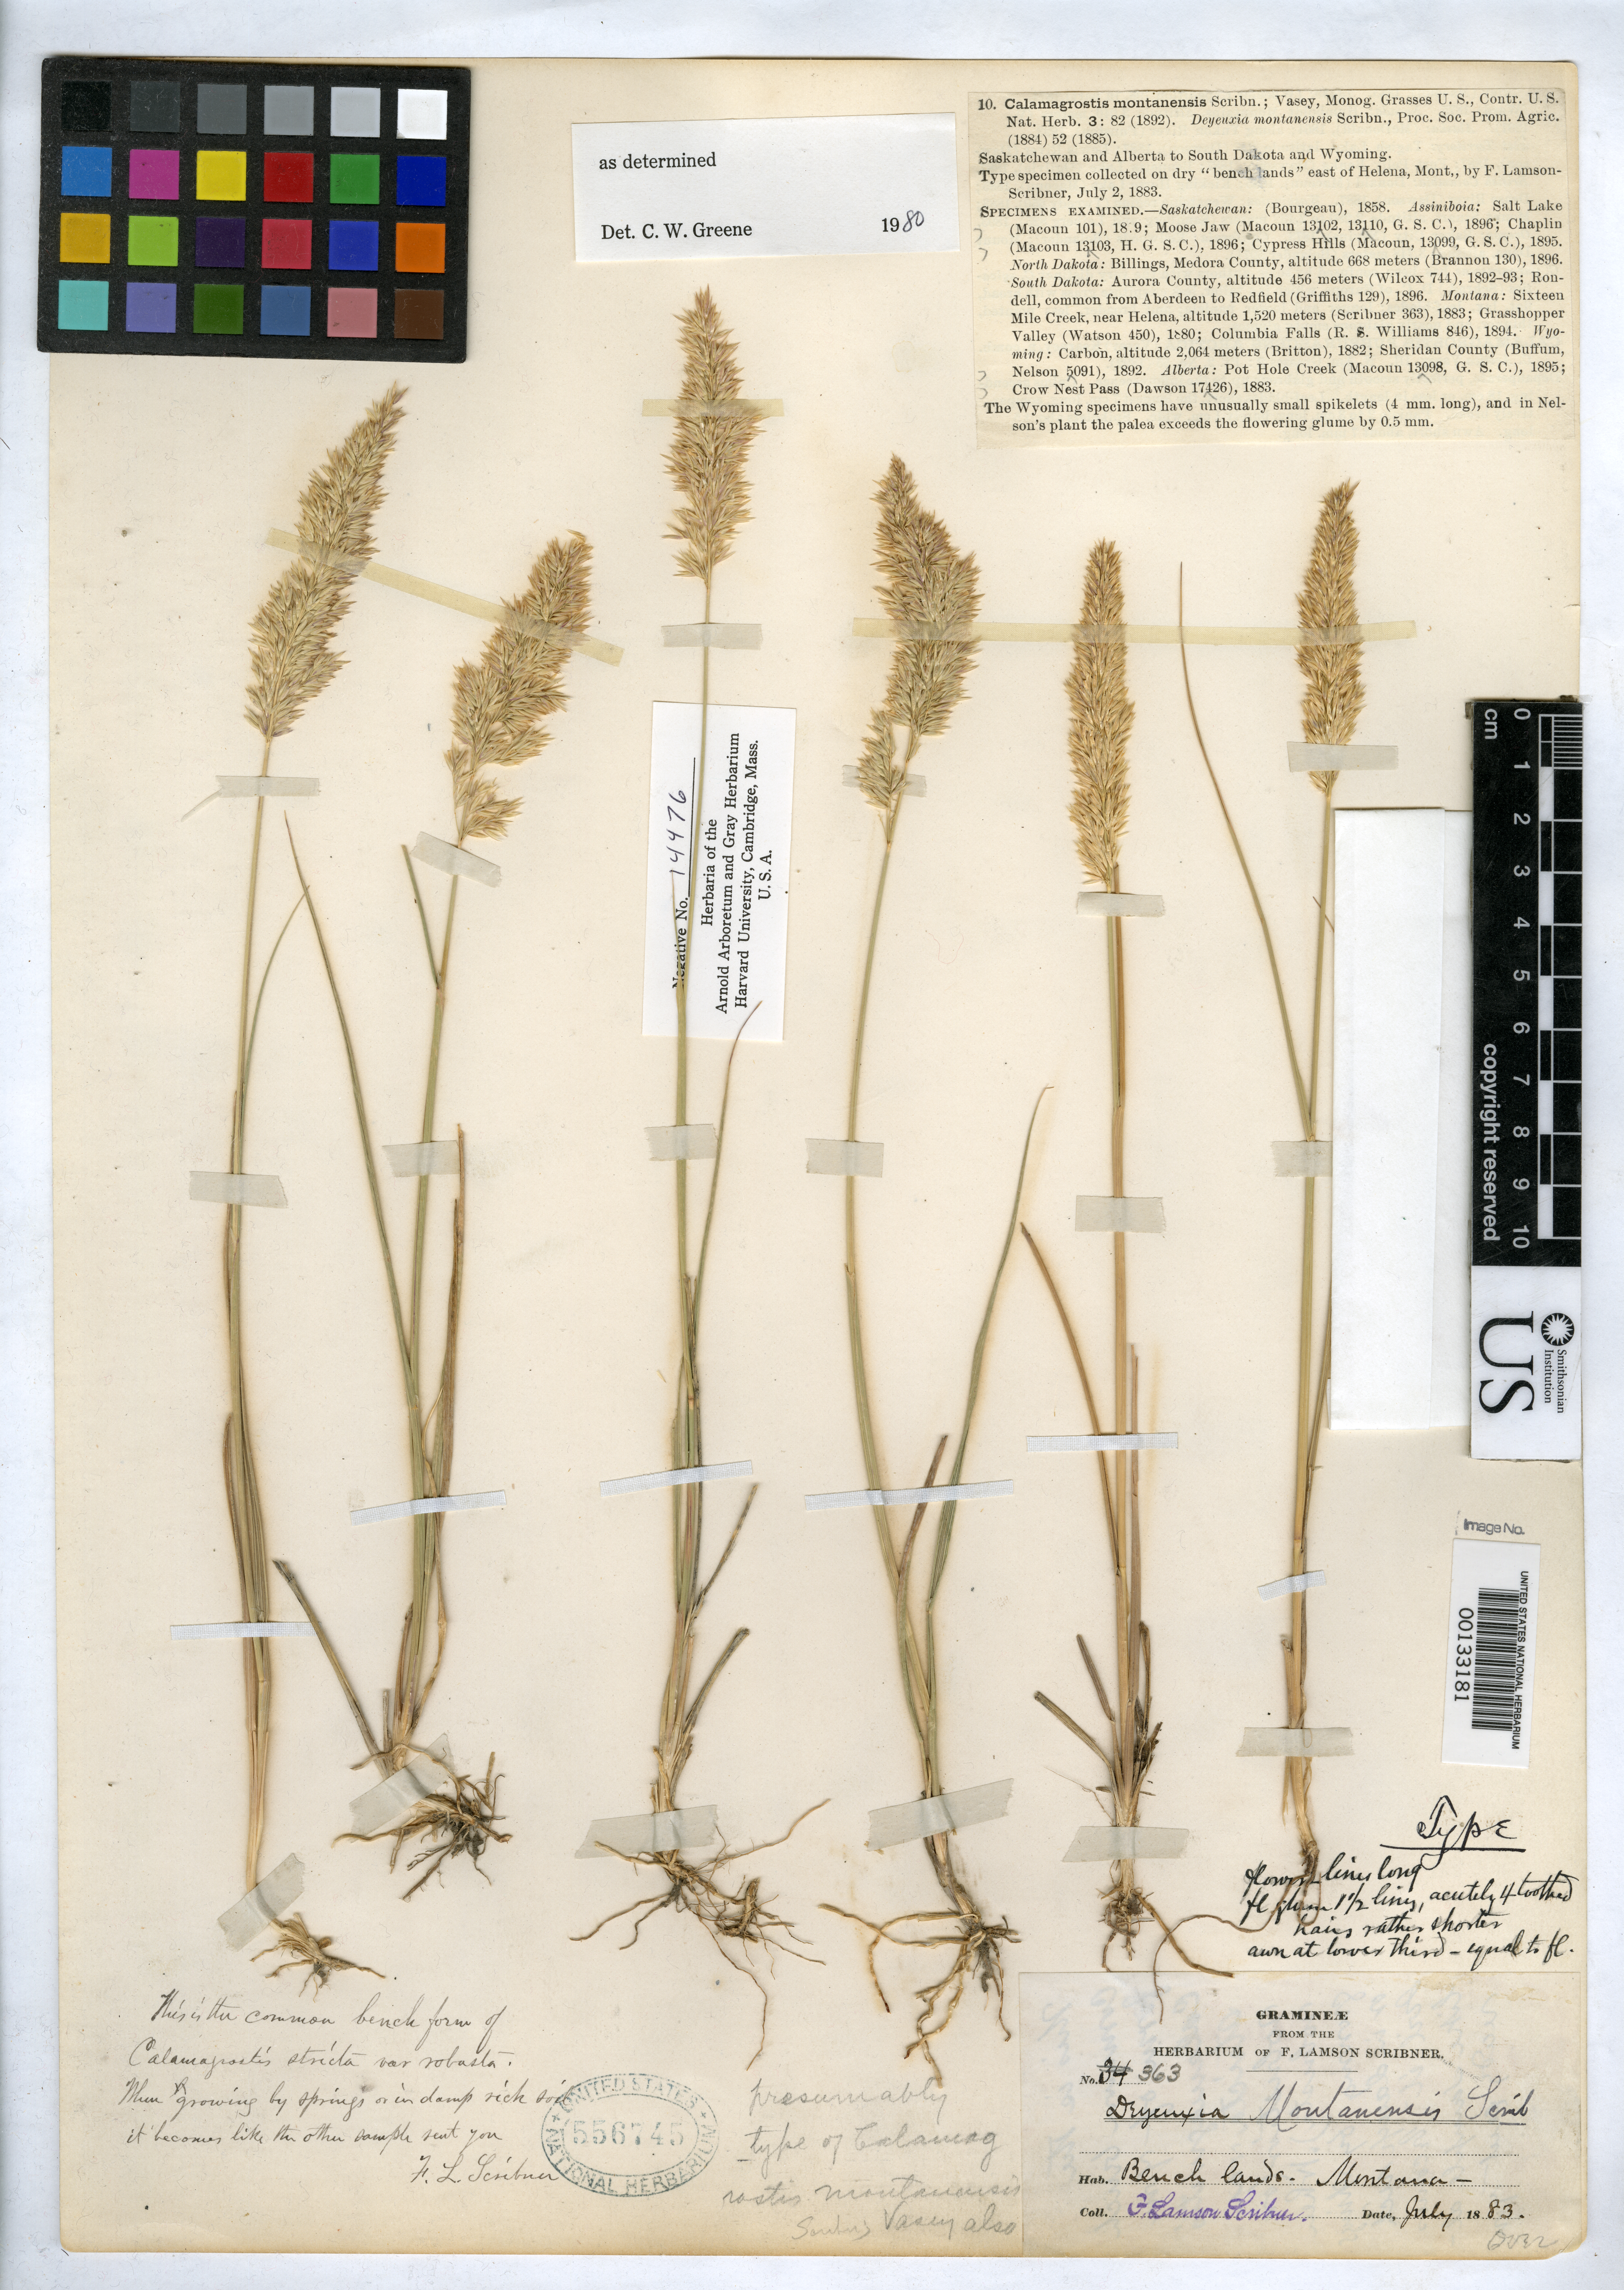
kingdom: Plantae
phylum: Tracheophyta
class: Liliopsida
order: Poales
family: Poaceae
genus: Calamagrostis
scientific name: Calamagrostis montanensis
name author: Scribn. ex Vasey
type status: Holotype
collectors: F. L. Scribner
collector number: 363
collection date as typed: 02 Jul 1883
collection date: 1883-07-02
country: United States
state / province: Montana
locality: Bench lands.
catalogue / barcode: US 556745